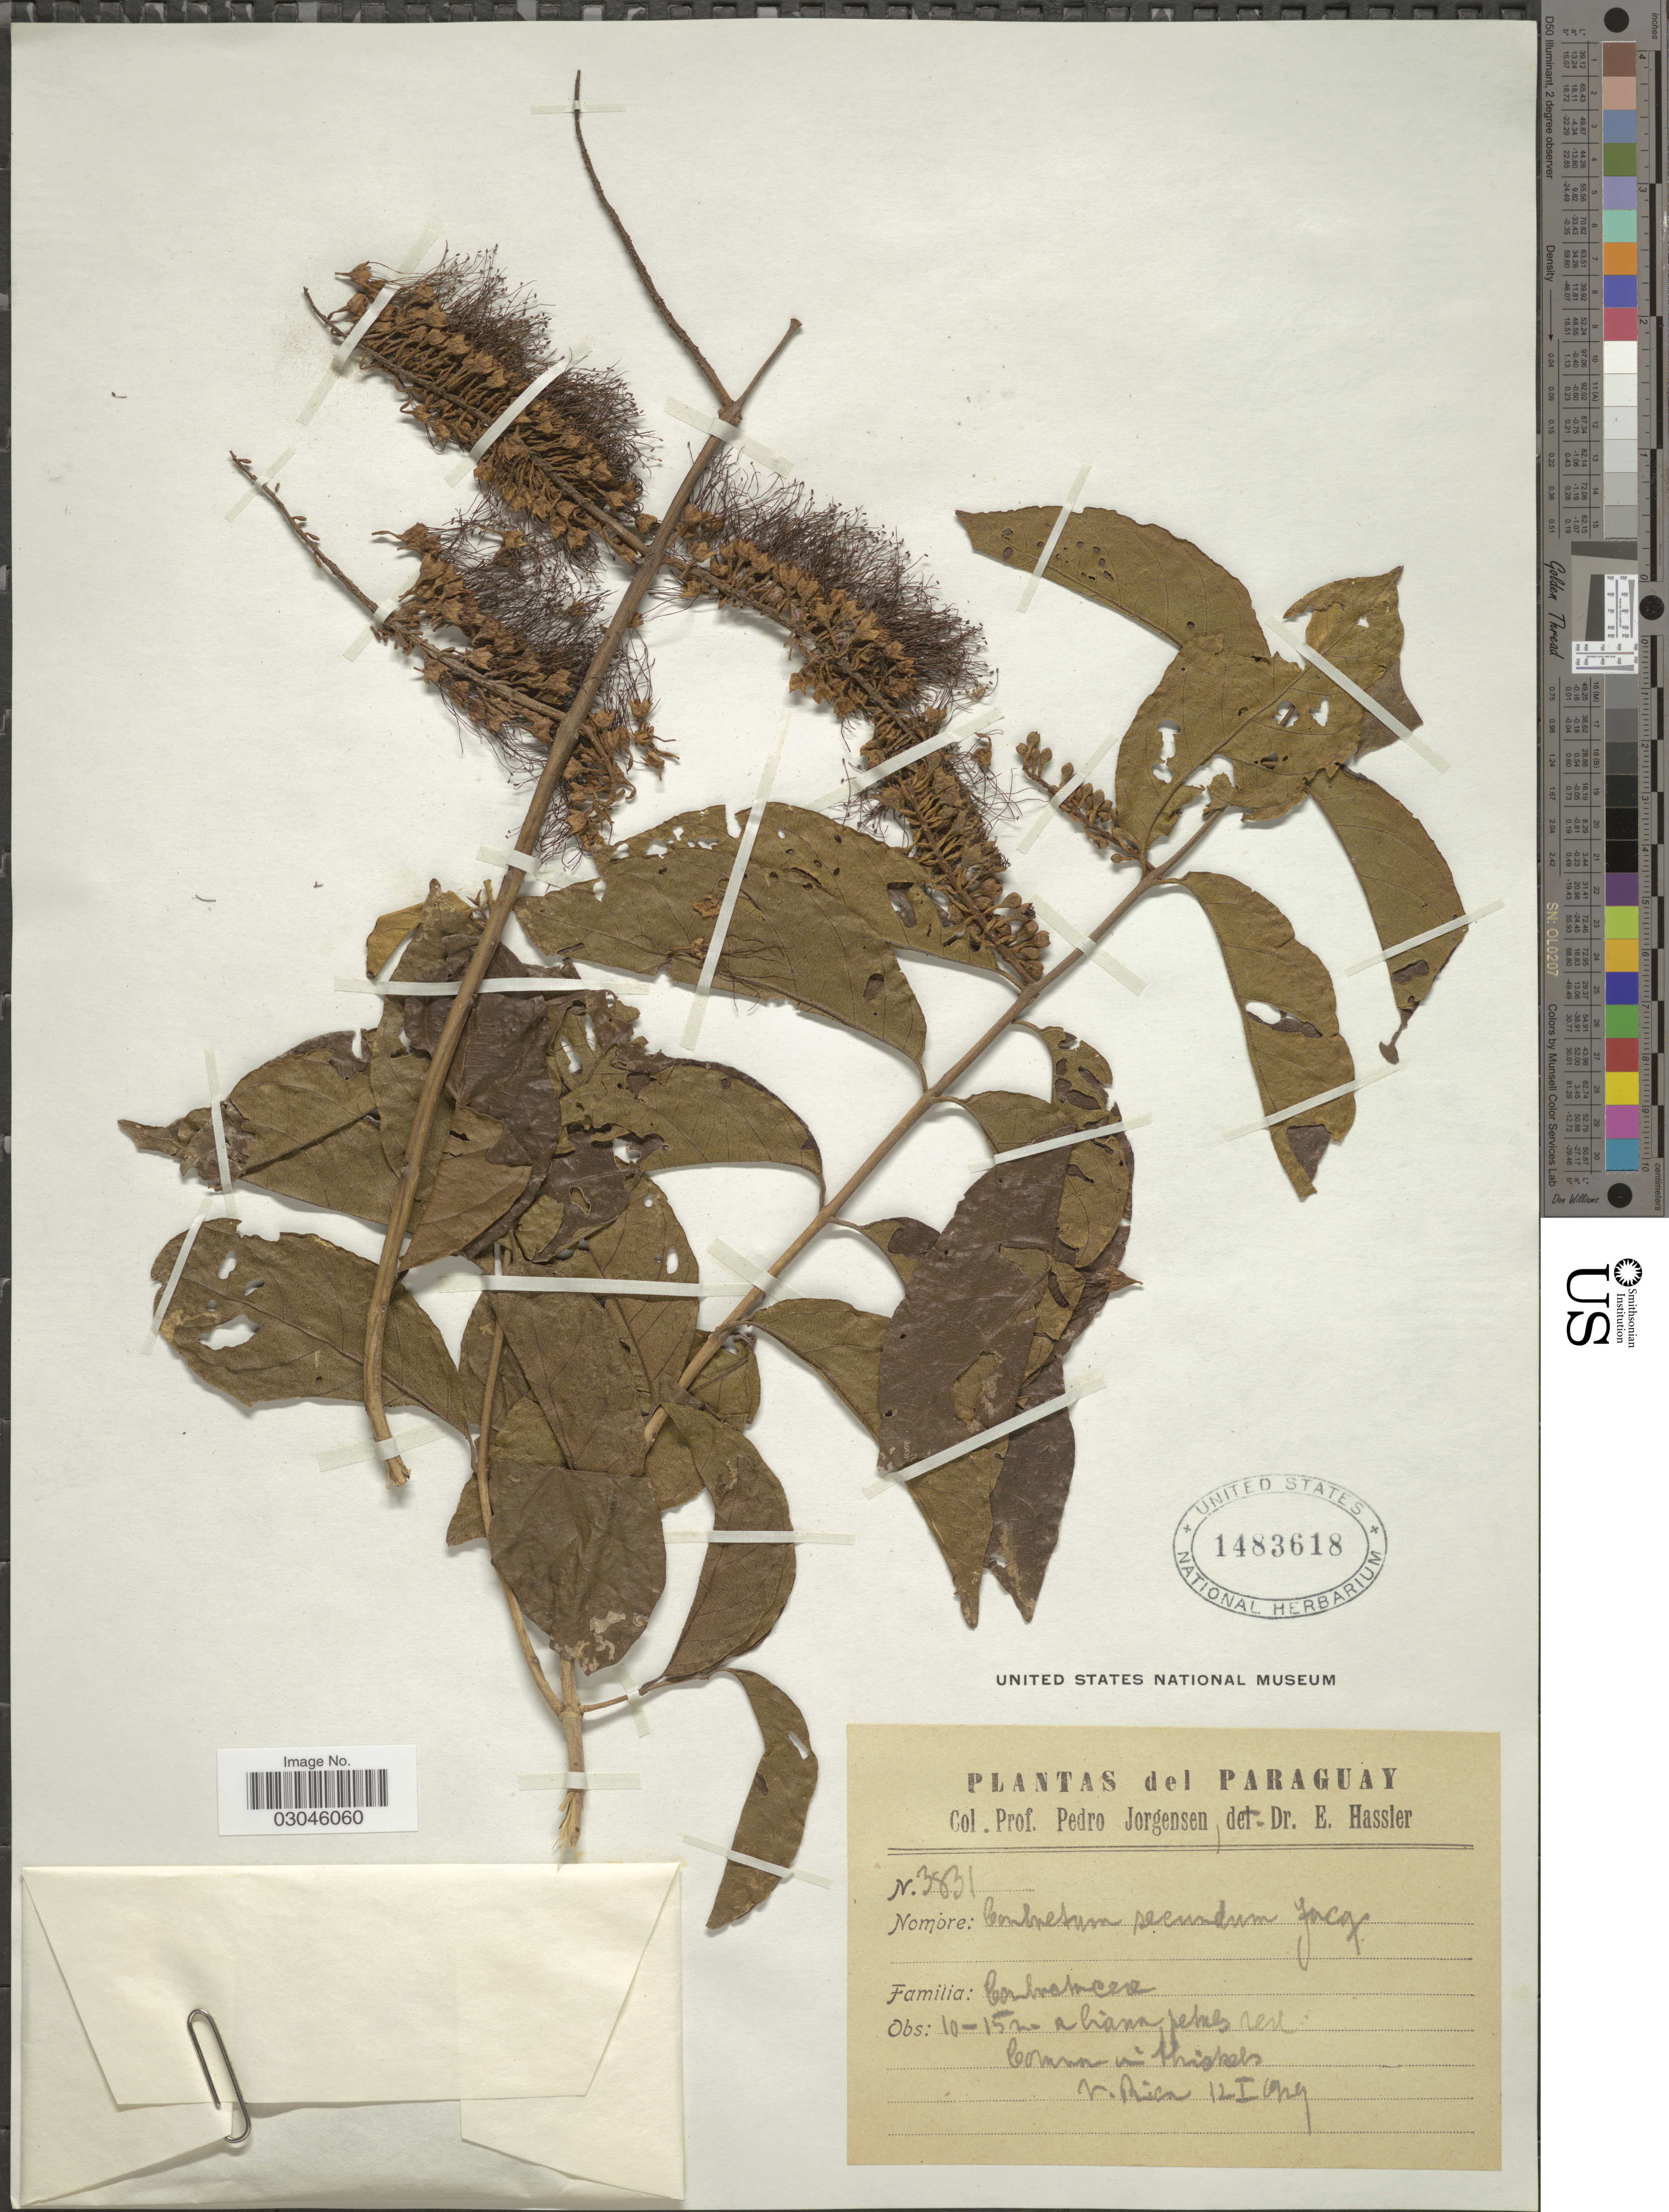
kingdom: Plantae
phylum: Tracheophyta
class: Magnoliopsida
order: Myrtales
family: Combretaceae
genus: Combretum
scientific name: Combretum fruticosum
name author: (Loefl.) Stuntz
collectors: P. Jörgensen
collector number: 3831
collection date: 1929-01-12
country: Paraguay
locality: V. Rica.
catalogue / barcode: US 1483618